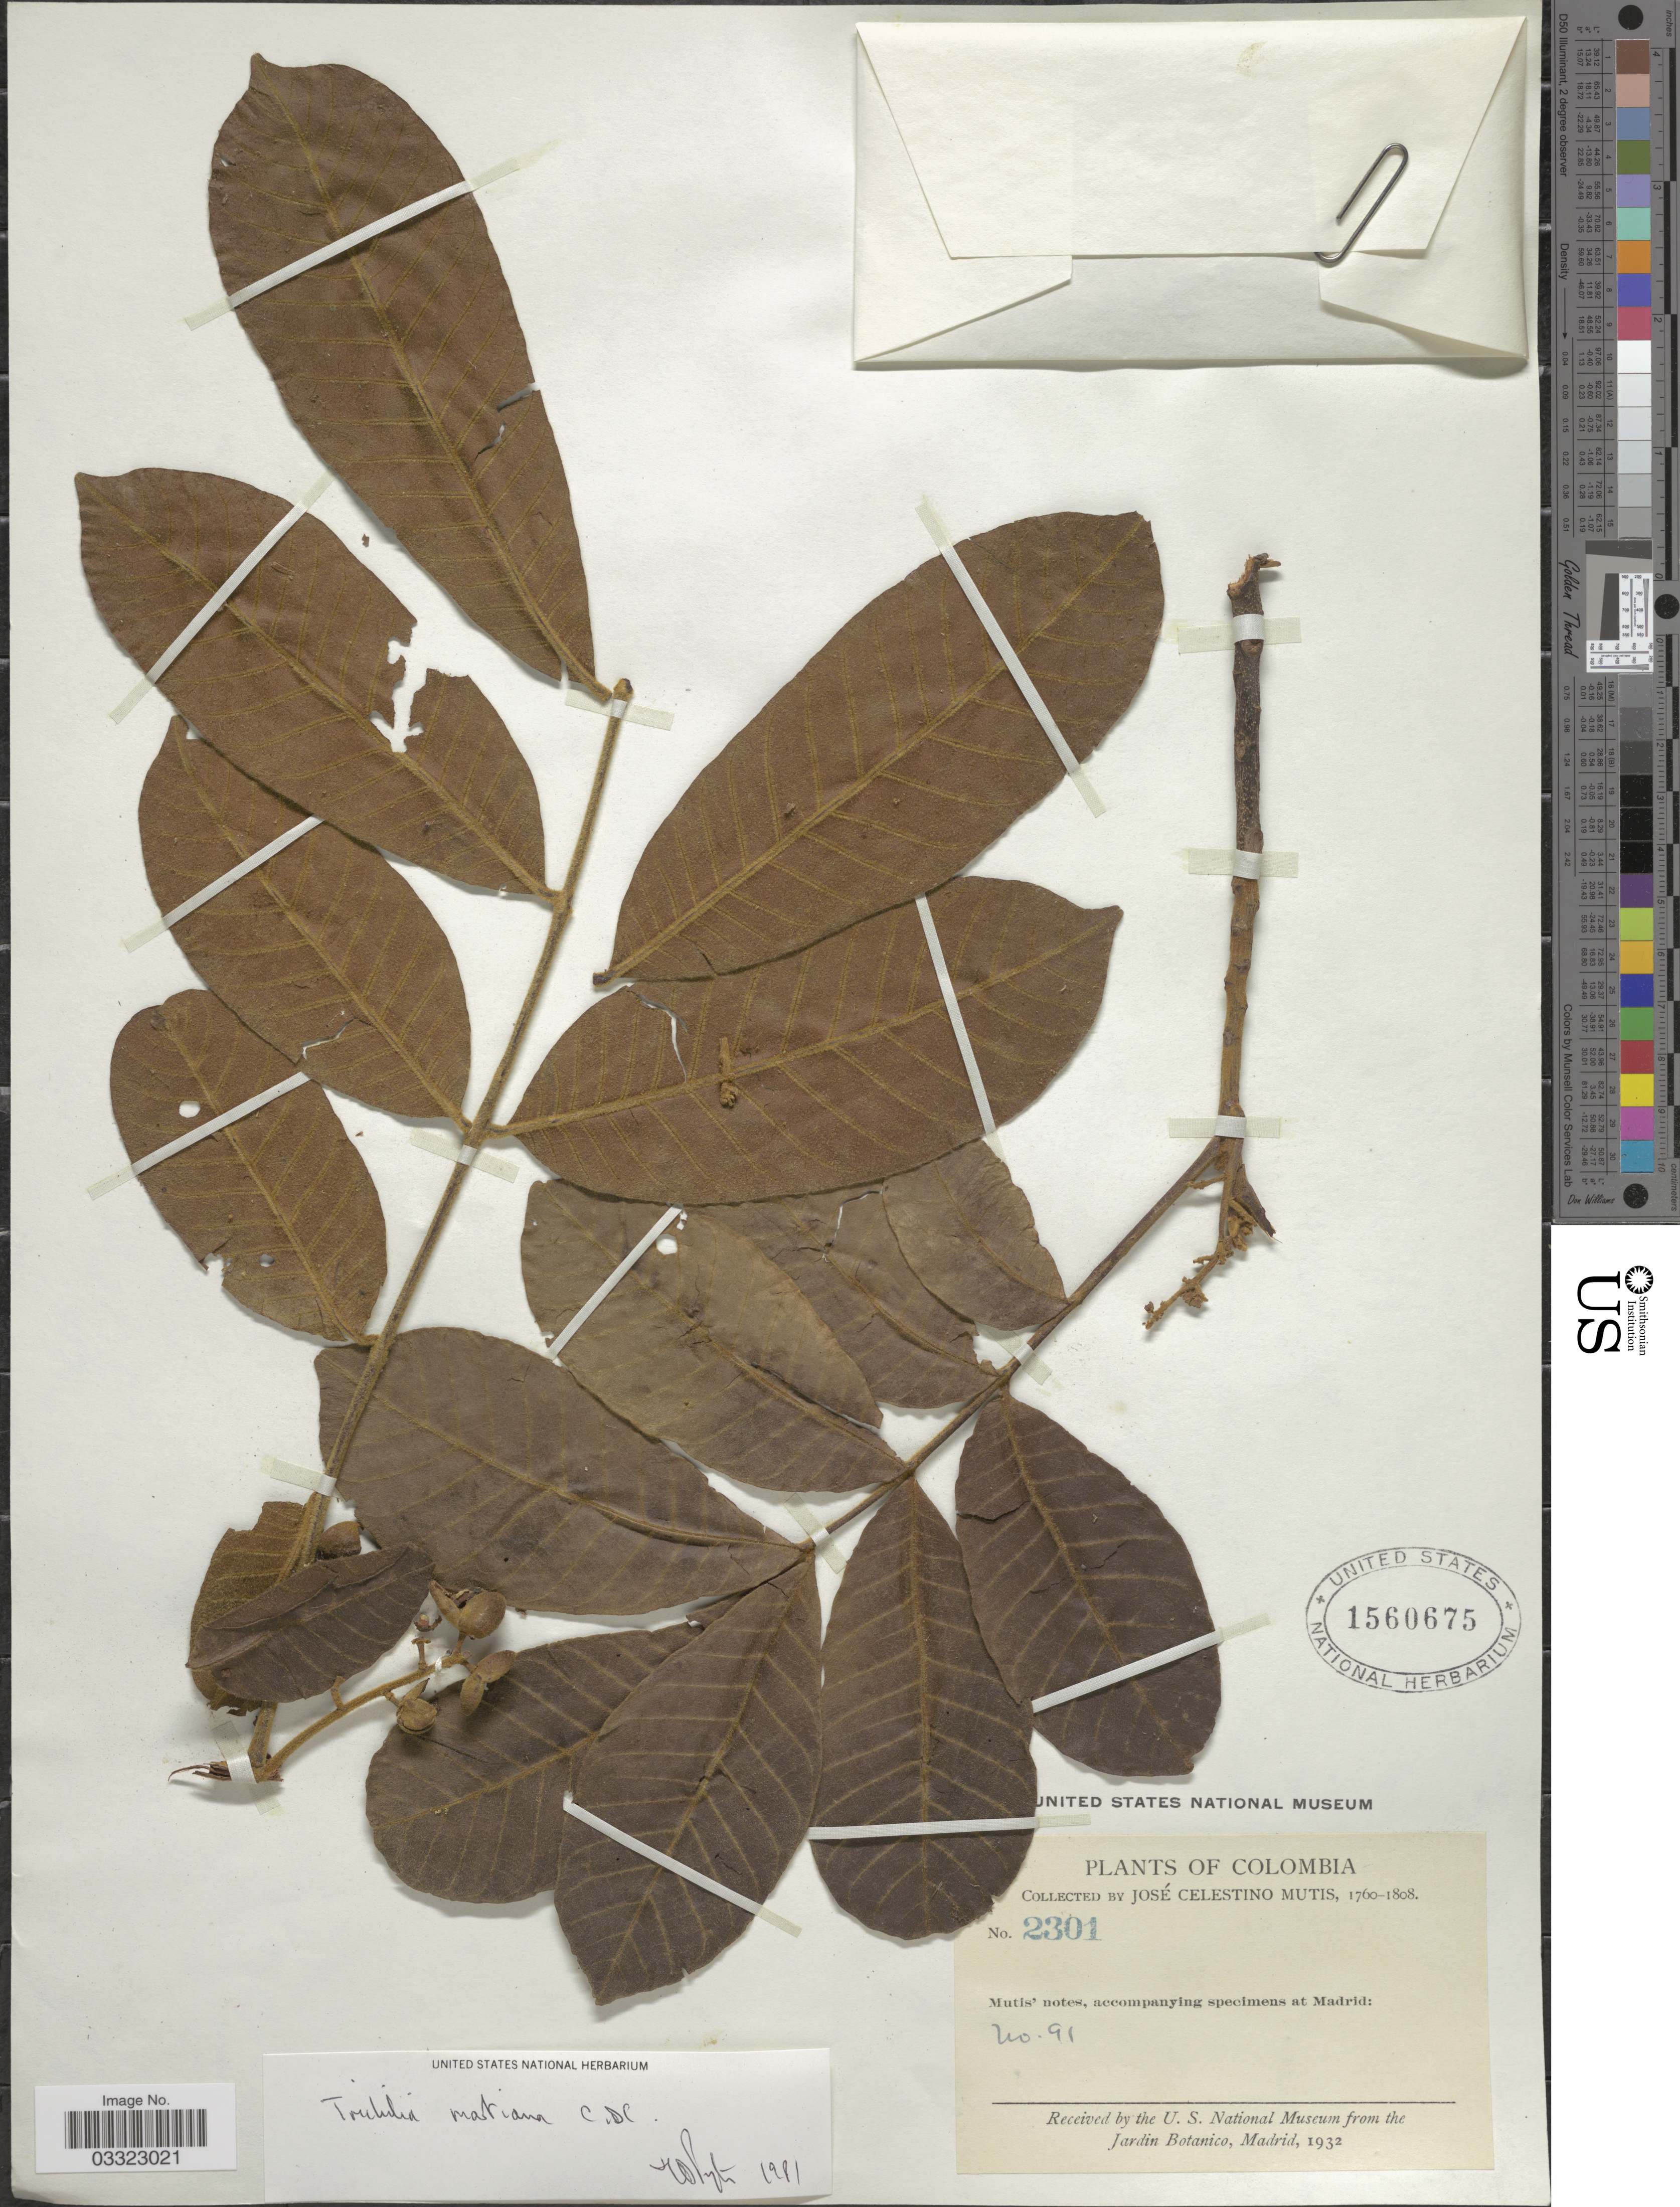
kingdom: Plantae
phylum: Tracheophyta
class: Magnoliopsida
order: Sapindales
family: Meliaceae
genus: Trichilia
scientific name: Trichilia martiana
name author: C. DC.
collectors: J. C. B. Mutis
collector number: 2301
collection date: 1760/1808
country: Colombia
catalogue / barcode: US 1560675